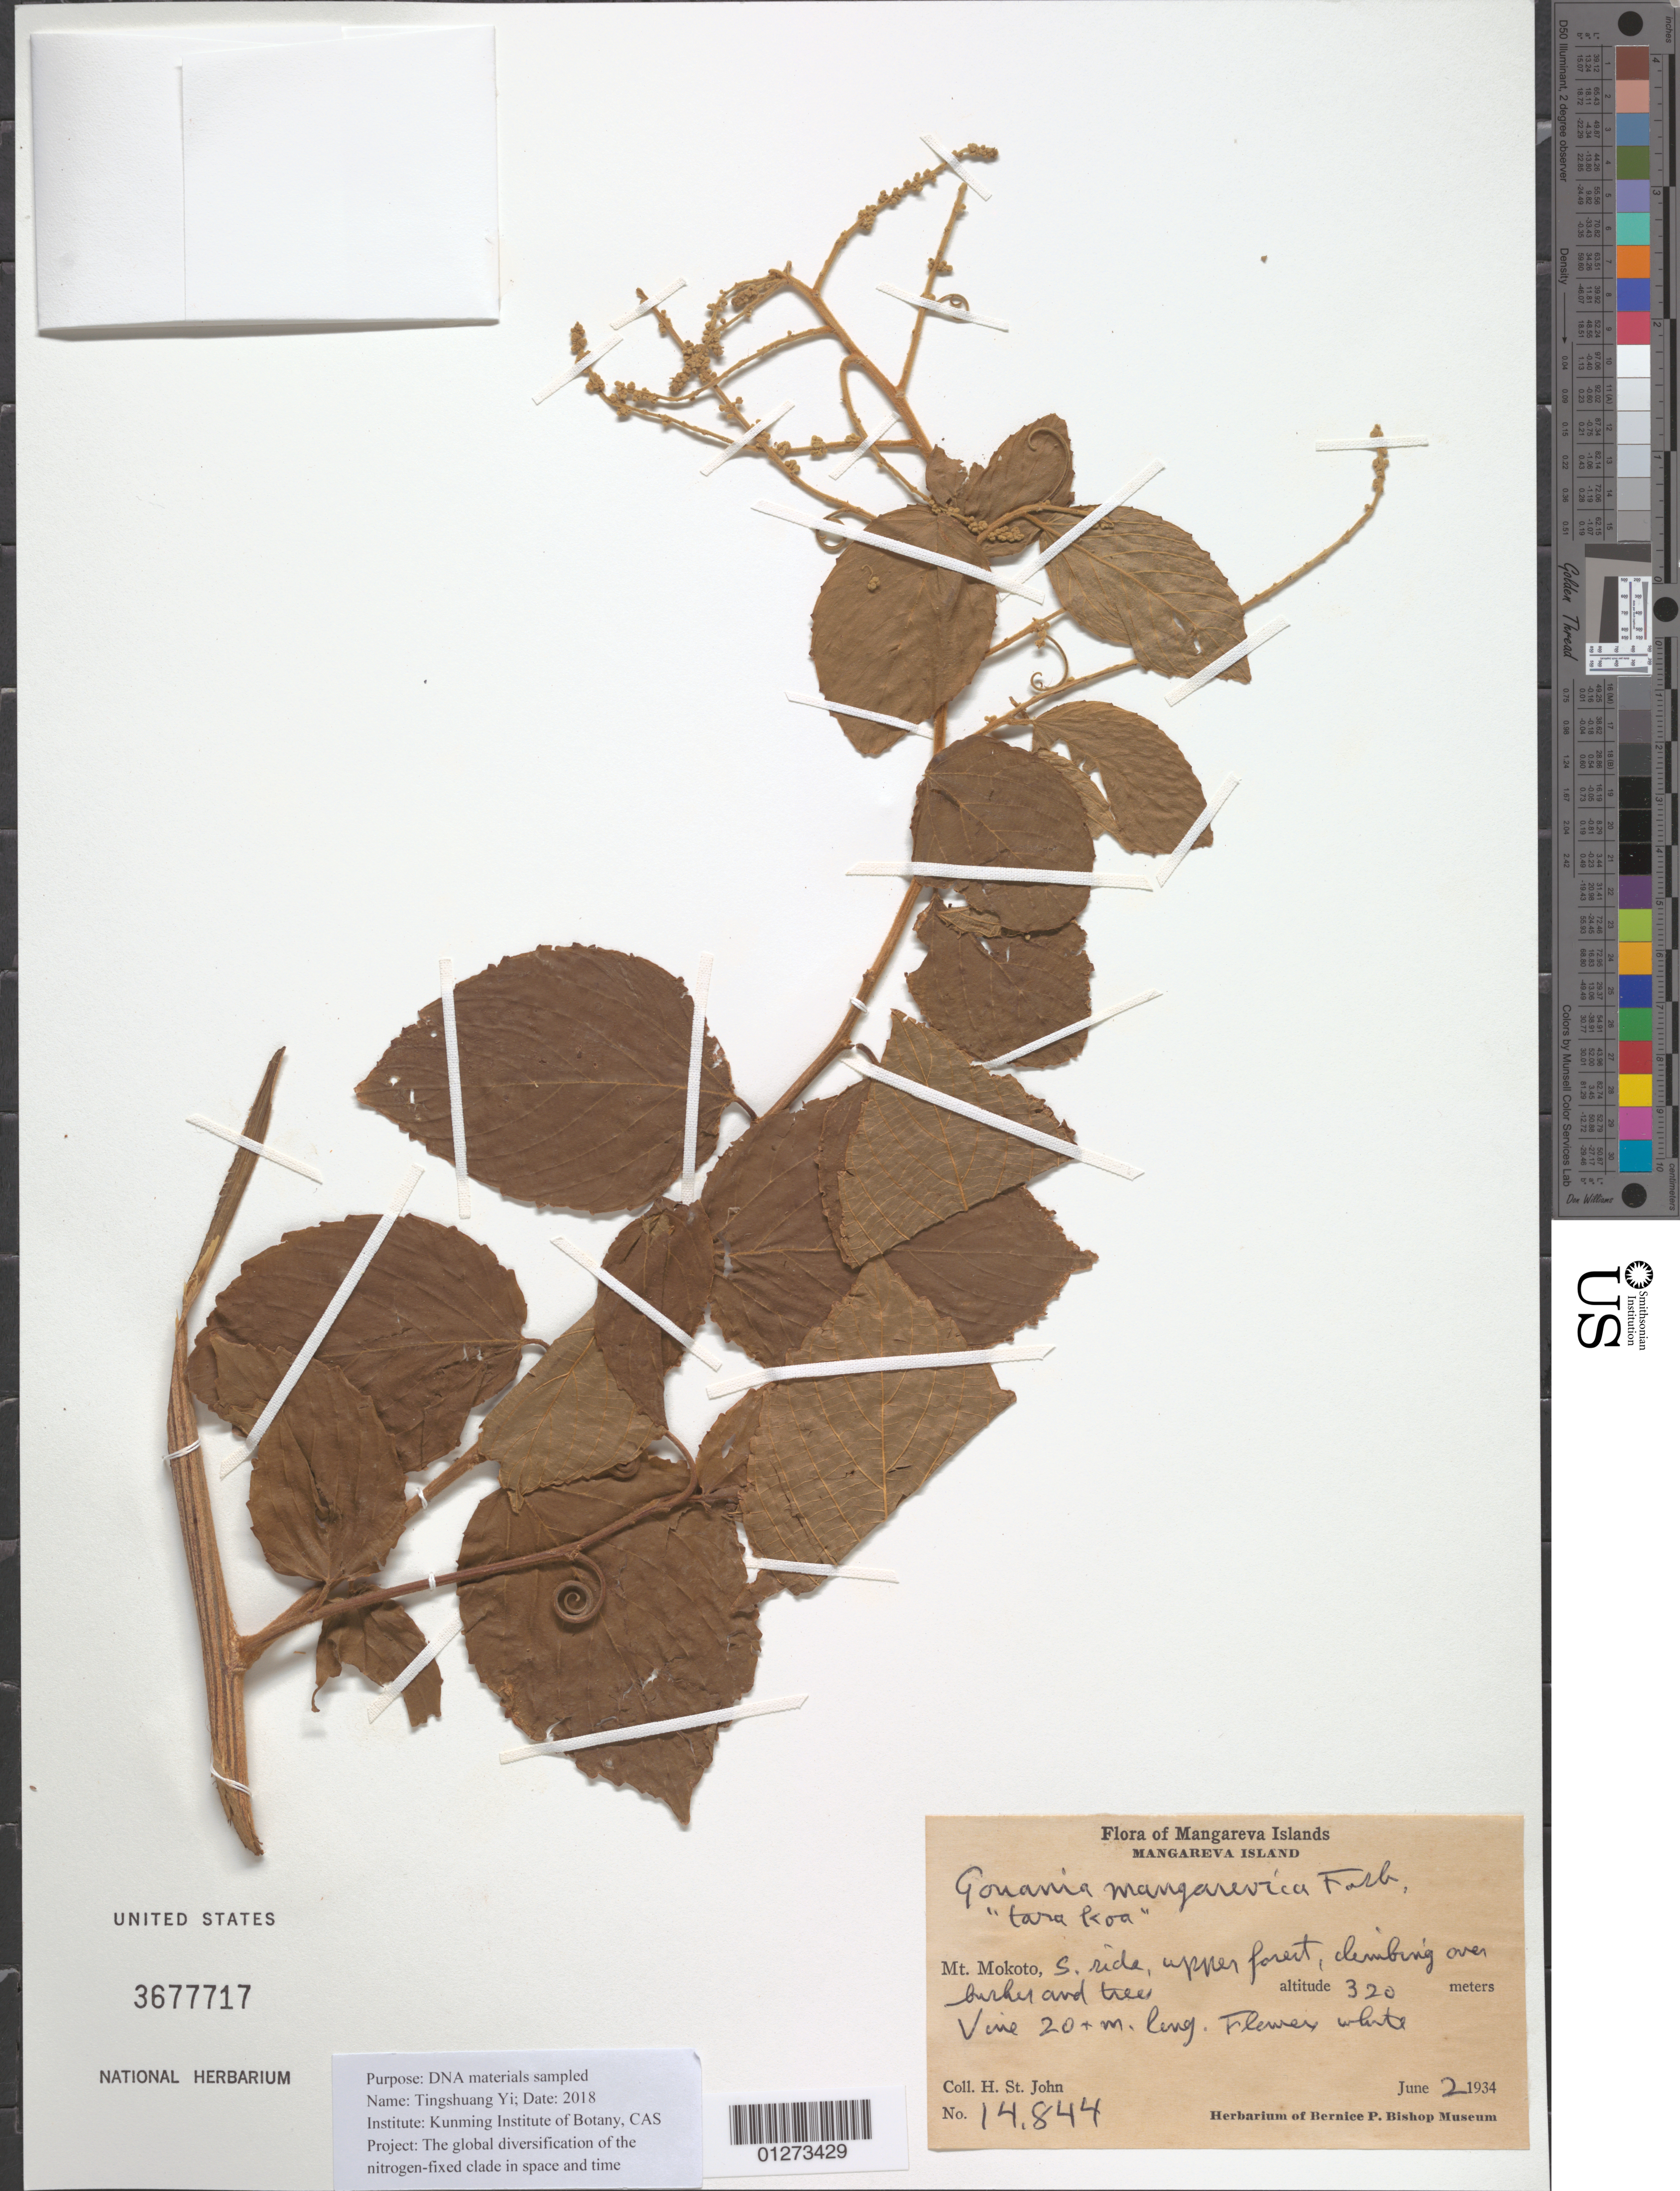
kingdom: Plantae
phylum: Tracheophyta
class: Magnoliopsida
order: Rosales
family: Rhamnaceae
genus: Gouania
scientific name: Gouania mangarevica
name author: Fosberg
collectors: H. St. John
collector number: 14844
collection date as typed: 02 Jun 1934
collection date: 1934-06-02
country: French Polynesia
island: Mangareva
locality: S side of Mt. Mokoto. [Gambier Is.]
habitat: Upper forest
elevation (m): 320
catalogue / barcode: US 3677717